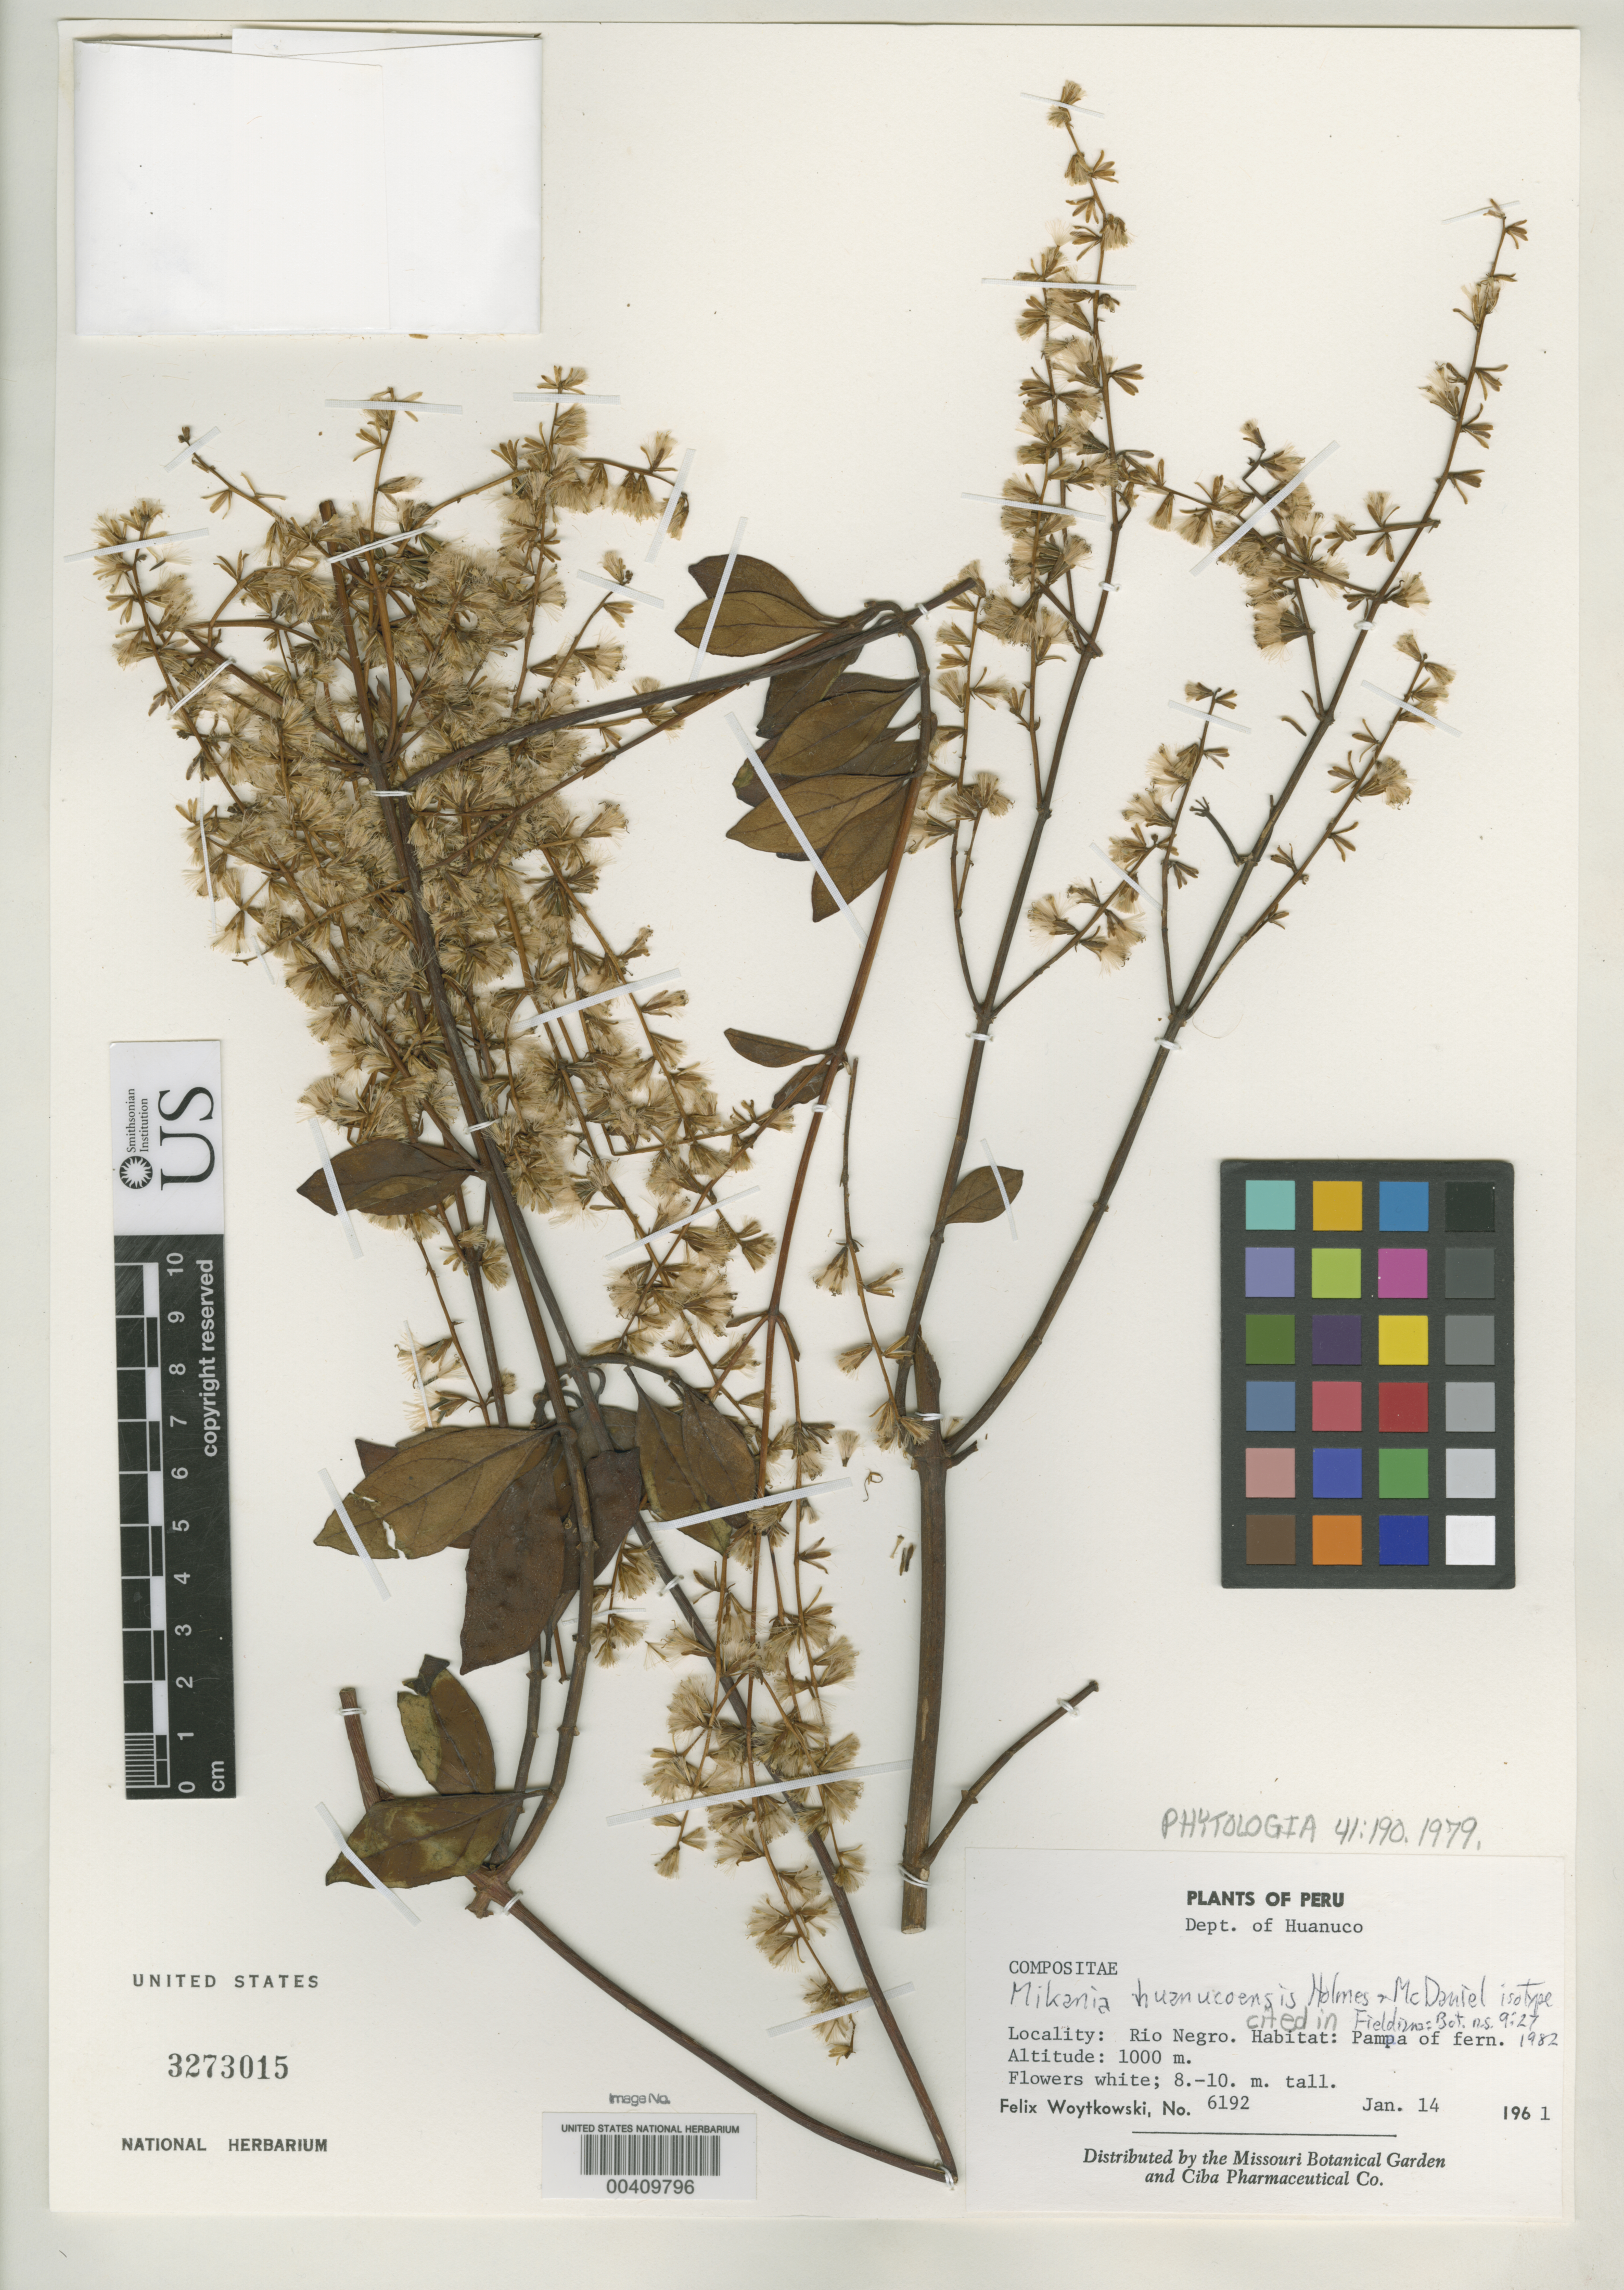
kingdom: Plantae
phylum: Tracheophyta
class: Magnoliopsida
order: Asterales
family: Asteraceae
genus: Mikania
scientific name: Mikania huanucoensis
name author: W.C. Holmes & McDaniel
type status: Isotype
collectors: F. Woytkowski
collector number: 6192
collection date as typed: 14 Dec 1961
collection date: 1961-12-14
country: Peru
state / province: Huánuco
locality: Río Negro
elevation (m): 1000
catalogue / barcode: US 3273015